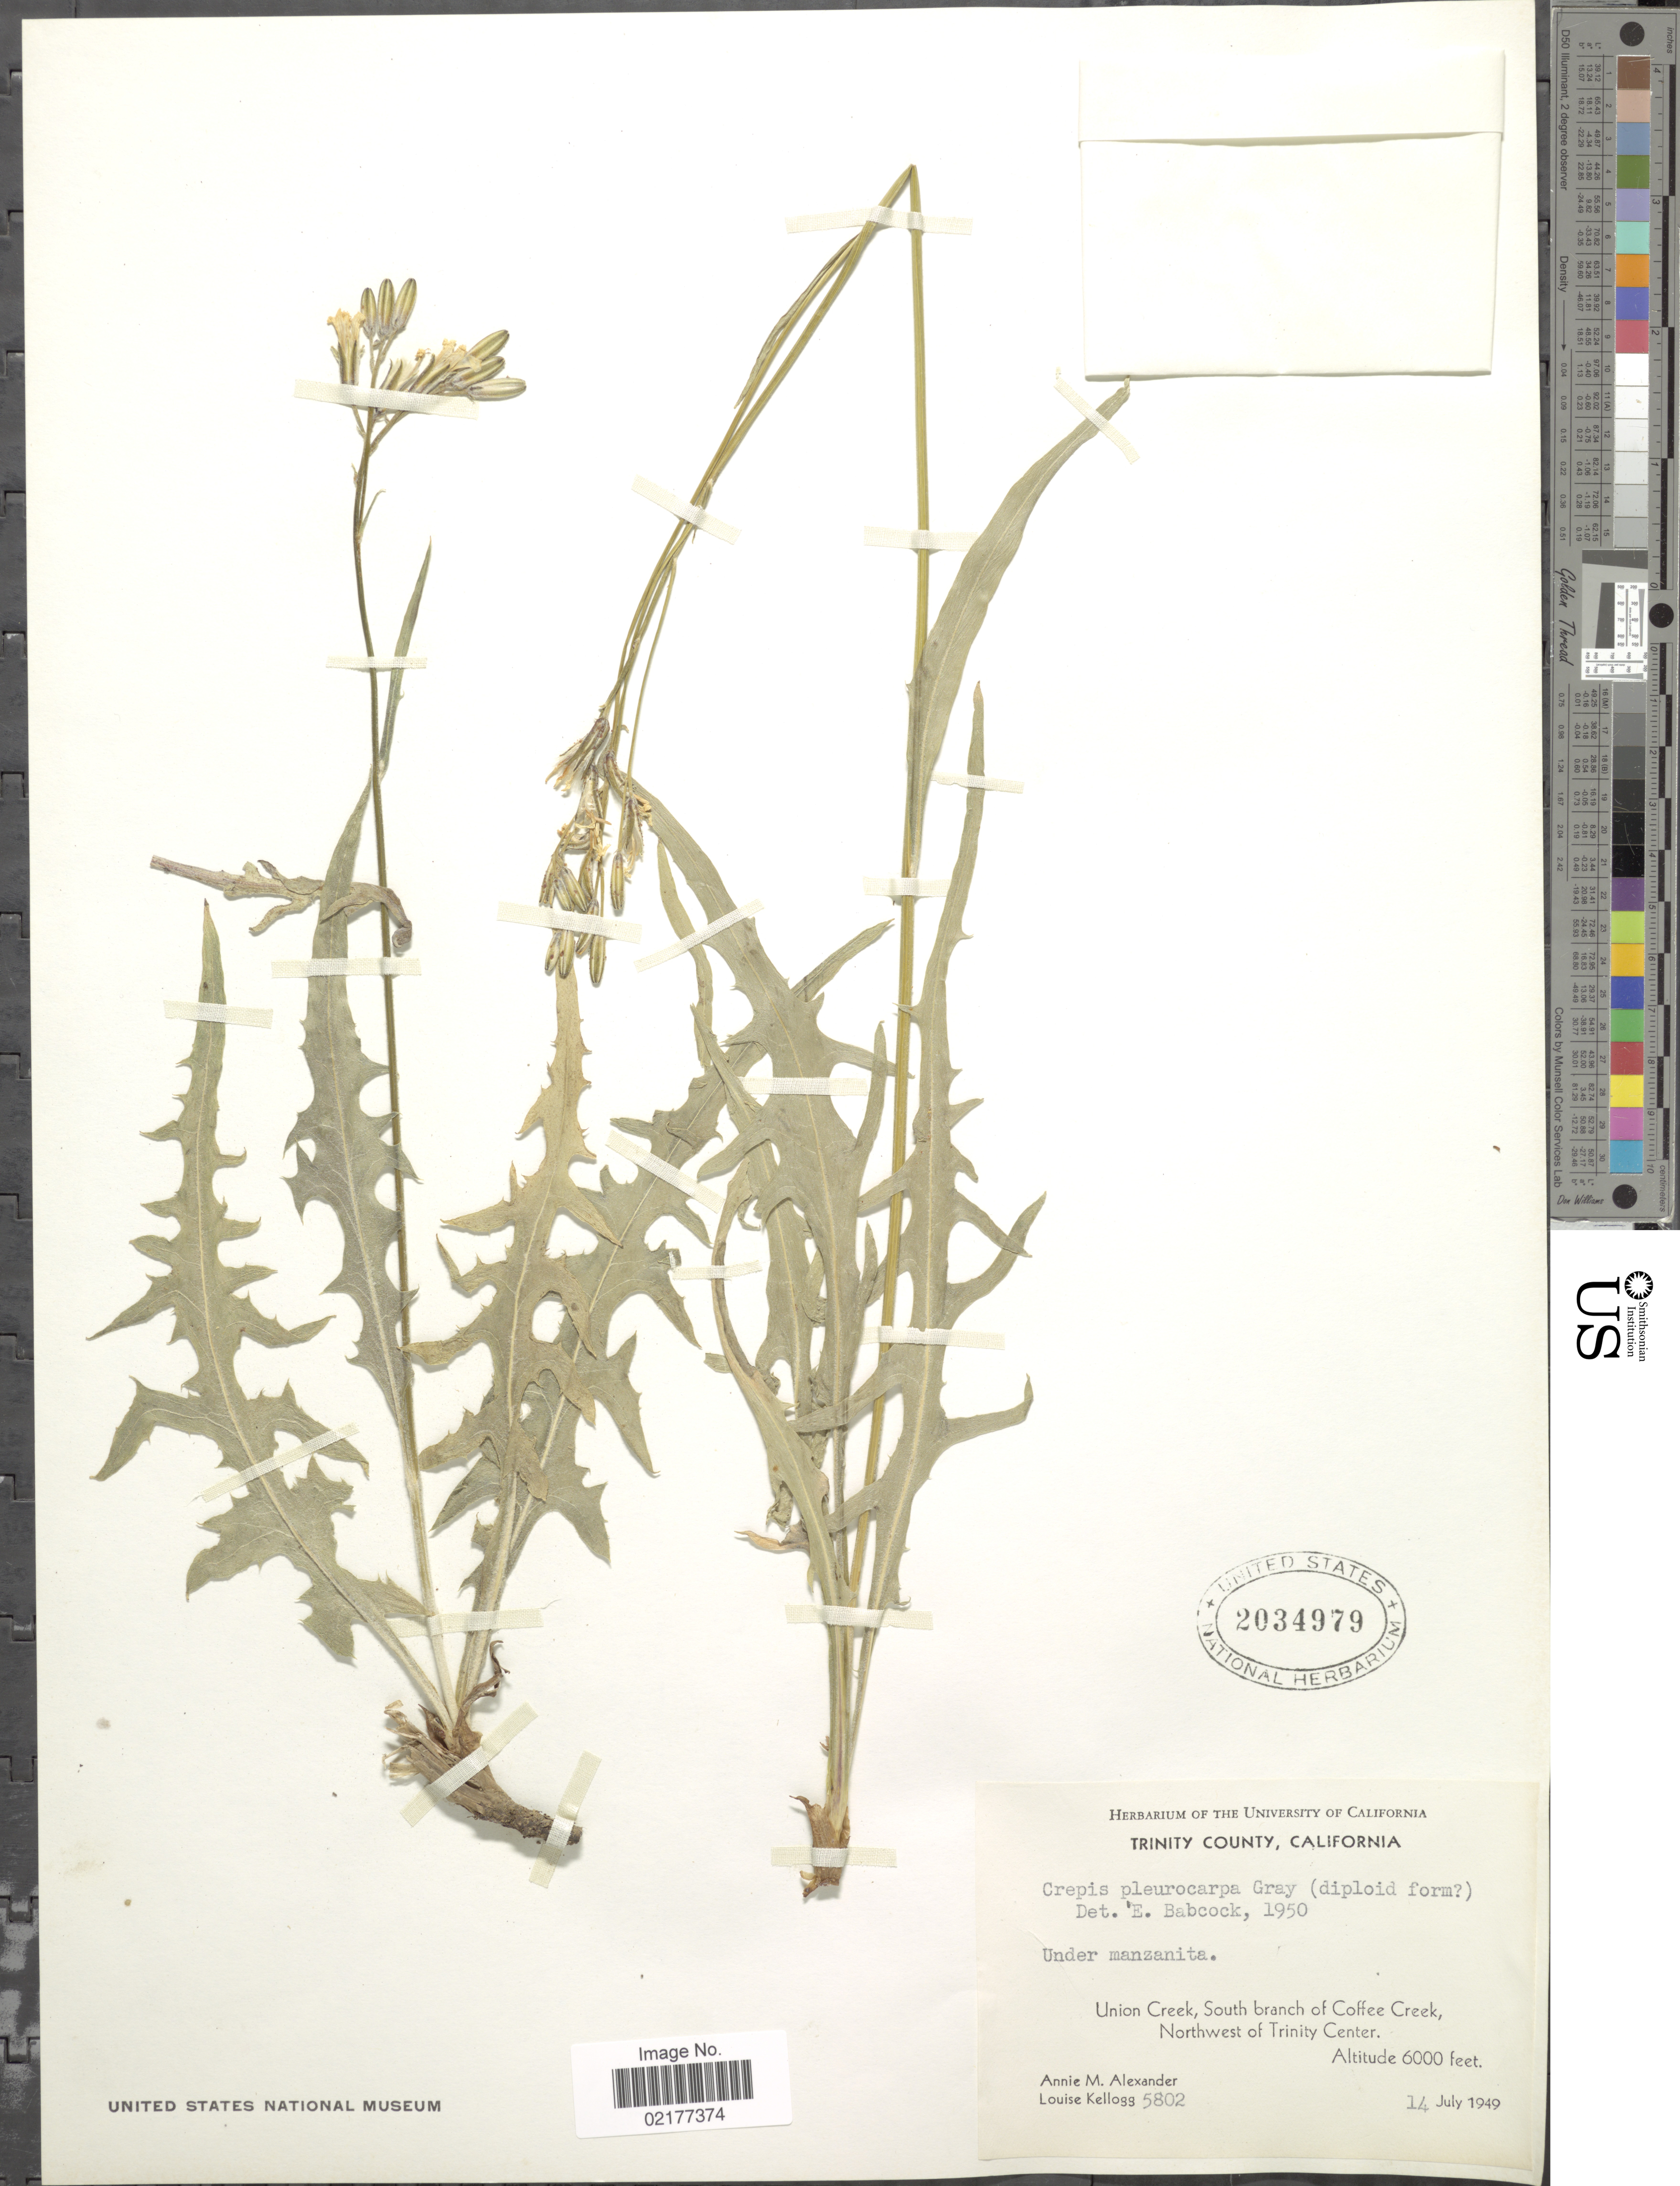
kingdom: Plantae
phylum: Tracheophyta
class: Magnoliopsida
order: Asterales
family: Asteraceae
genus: Crepis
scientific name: Crepis pleurocarpa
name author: A. Gray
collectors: A. M. Alexander & L. Kellogg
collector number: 5802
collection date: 1949-07-14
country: United States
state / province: California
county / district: Trinity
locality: Trinity County, California, Union Creek, South branch of Coffee Creek, Northwest of Trinity Center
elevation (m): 1829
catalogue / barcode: US 2034979